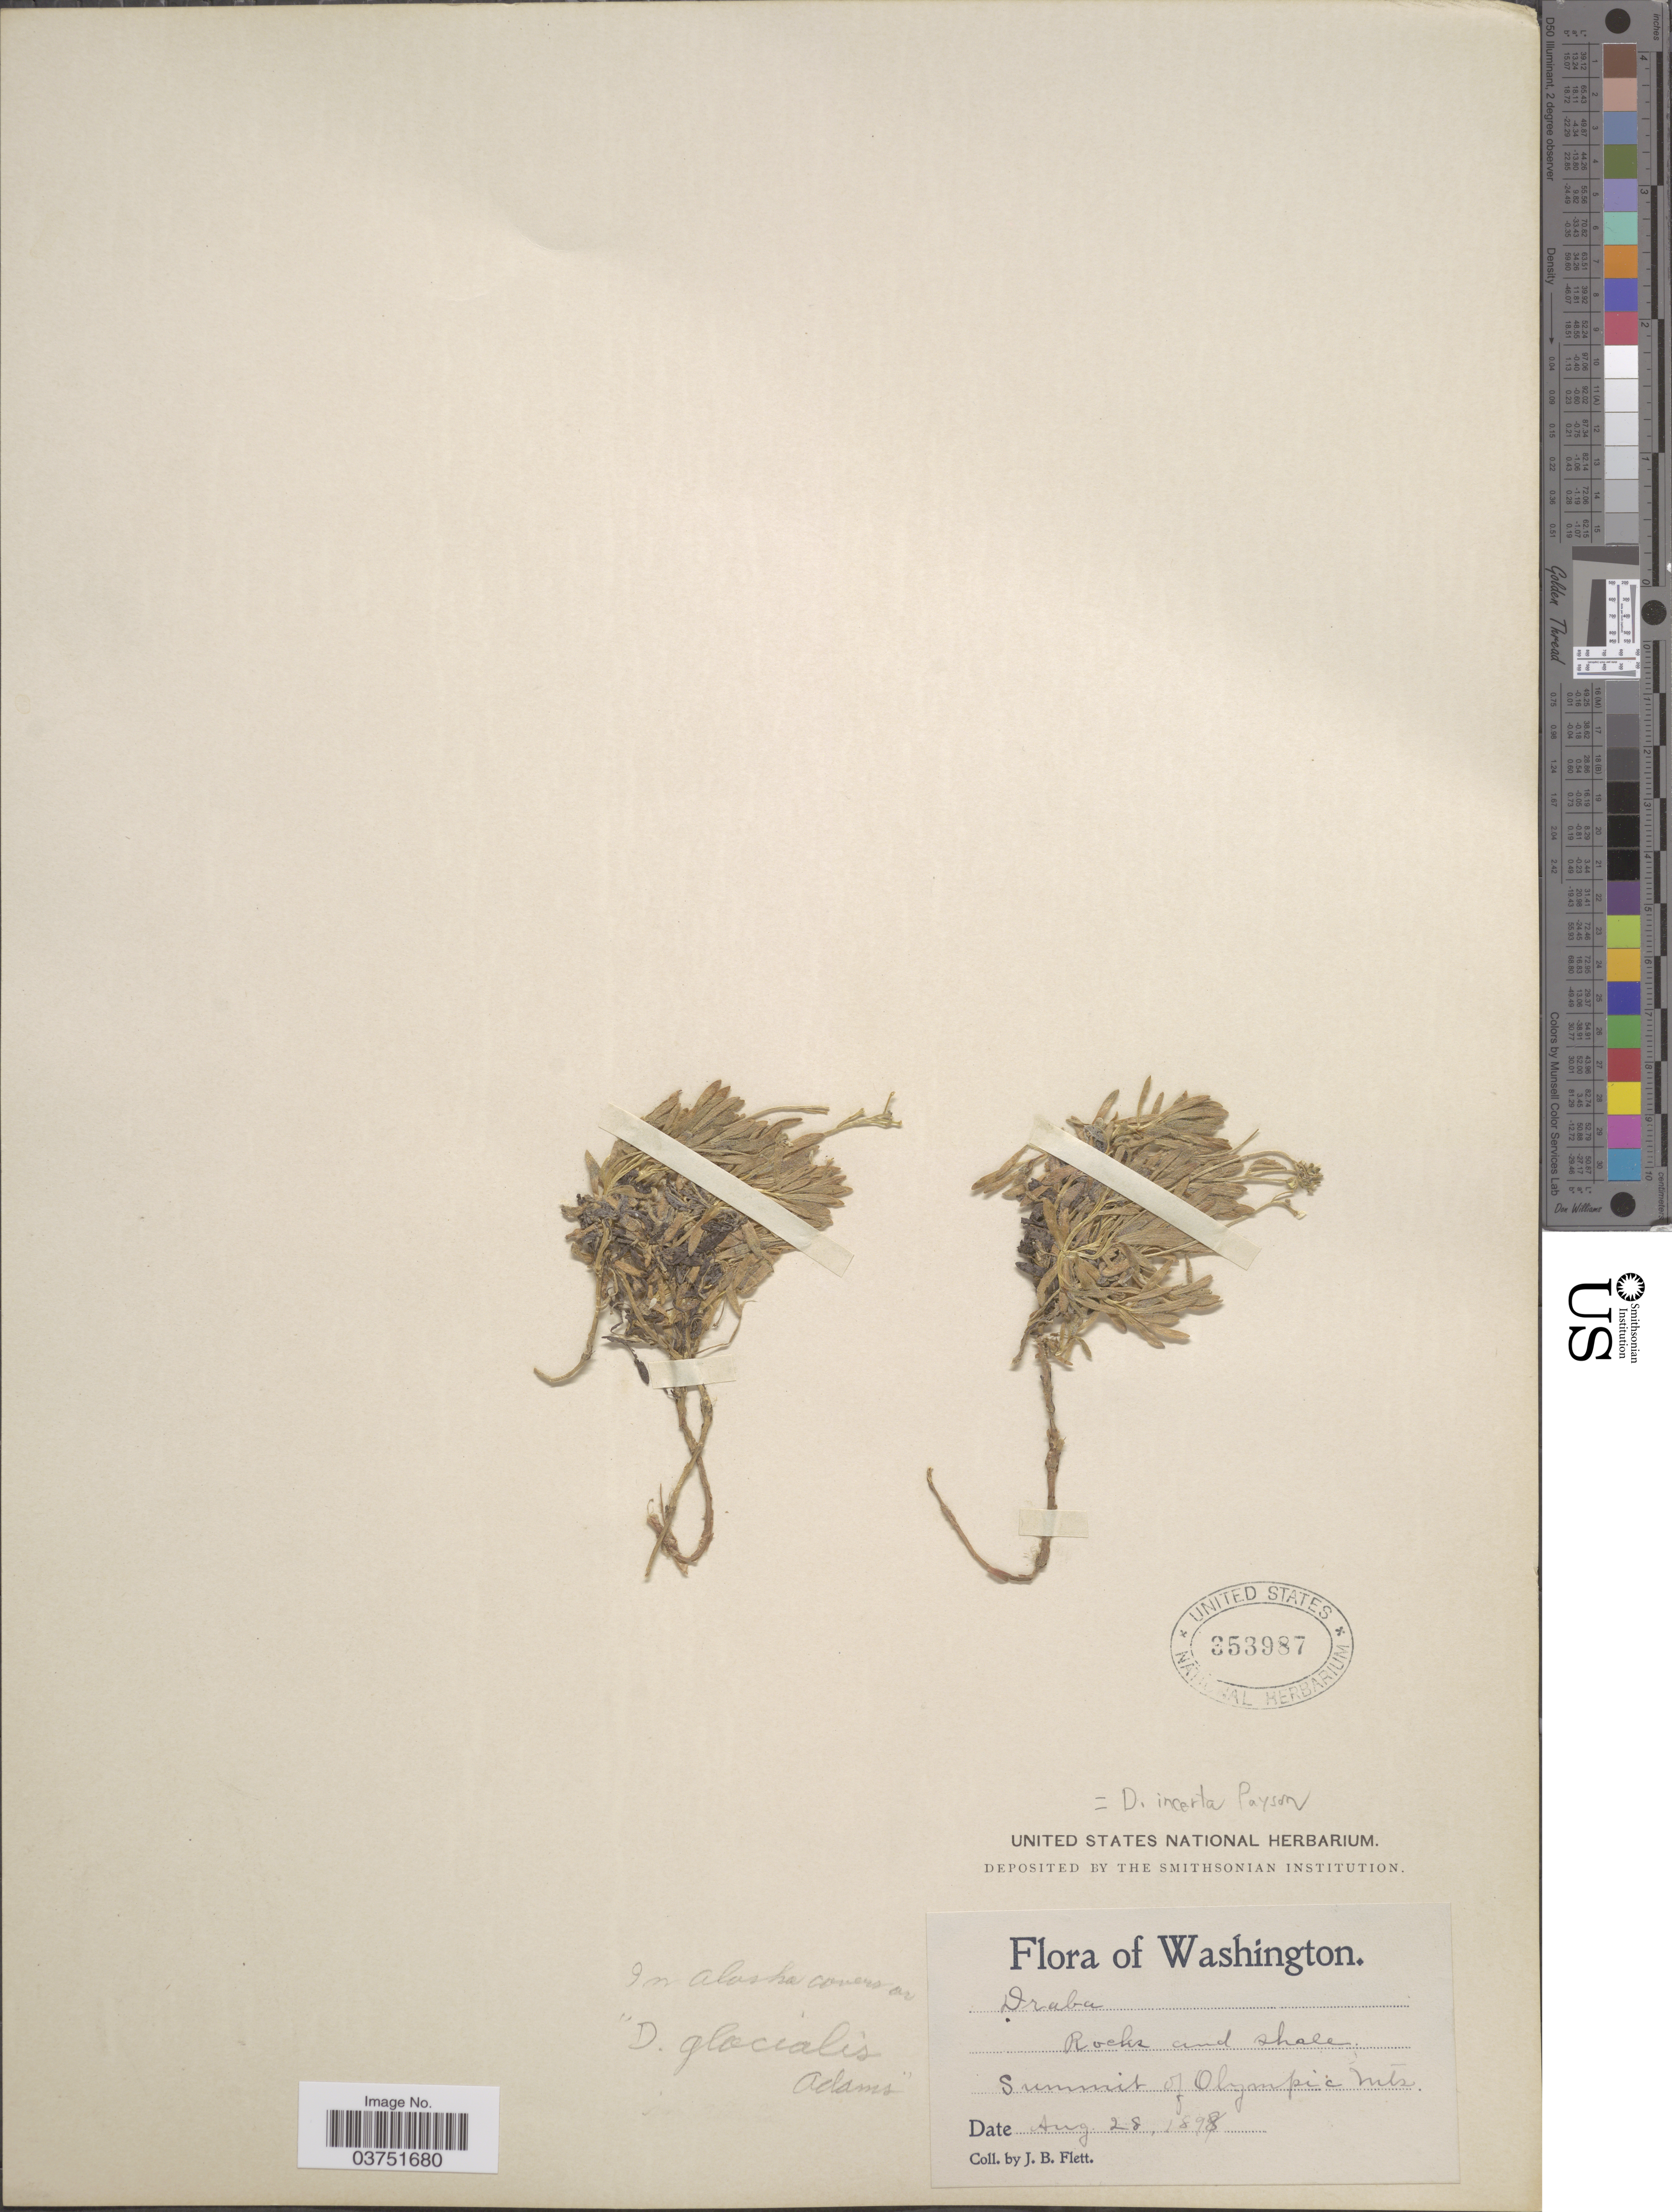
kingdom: Plantae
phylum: Tracheophyta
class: Magnoliopsida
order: Brassicales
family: Brassicaceae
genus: Draba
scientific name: Draba incerta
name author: Payson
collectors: J. Flett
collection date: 1898-08-28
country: United States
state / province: Washington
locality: Summit of Olympic Mts.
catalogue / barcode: US 353987